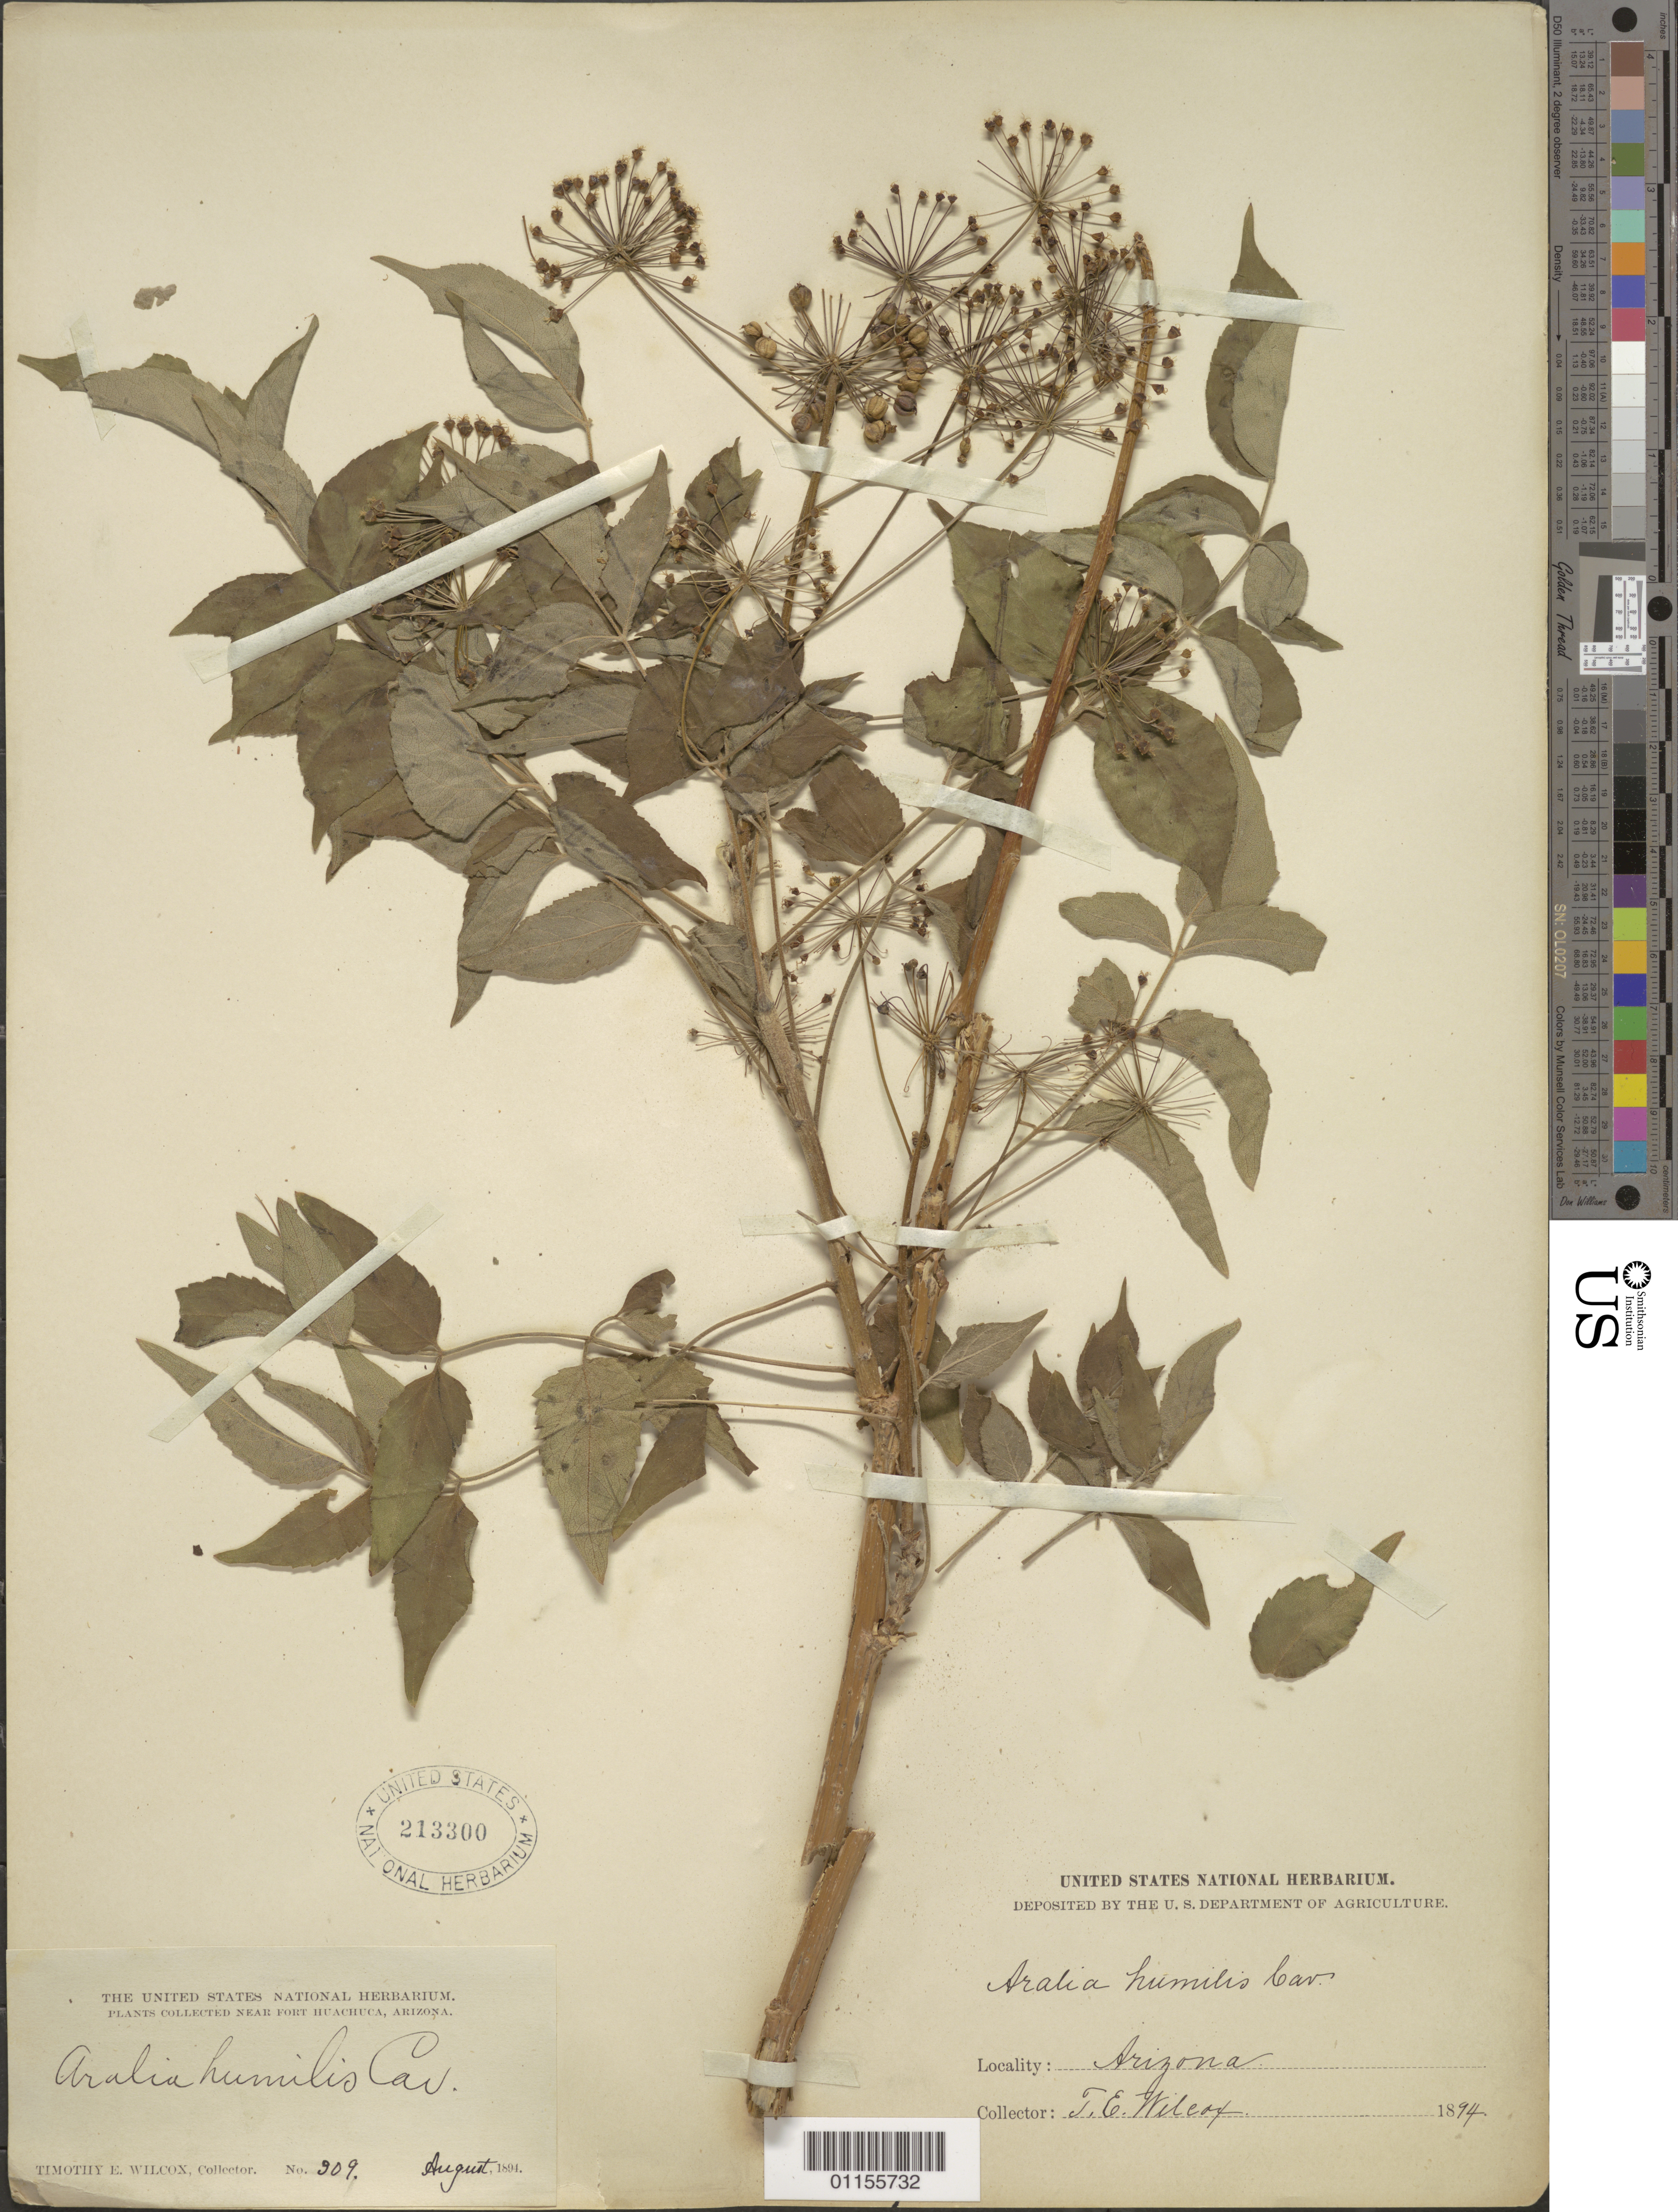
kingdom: Plantae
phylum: Tracheophyta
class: Magnoliopsida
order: Apiales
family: Araliaceae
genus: Aralia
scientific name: Aralia humilis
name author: Cav.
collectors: T. E. Wilcox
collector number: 909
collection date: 1804-08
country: United States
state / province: Arizona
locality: Near Fort Huachuca.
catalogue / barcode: US 213300